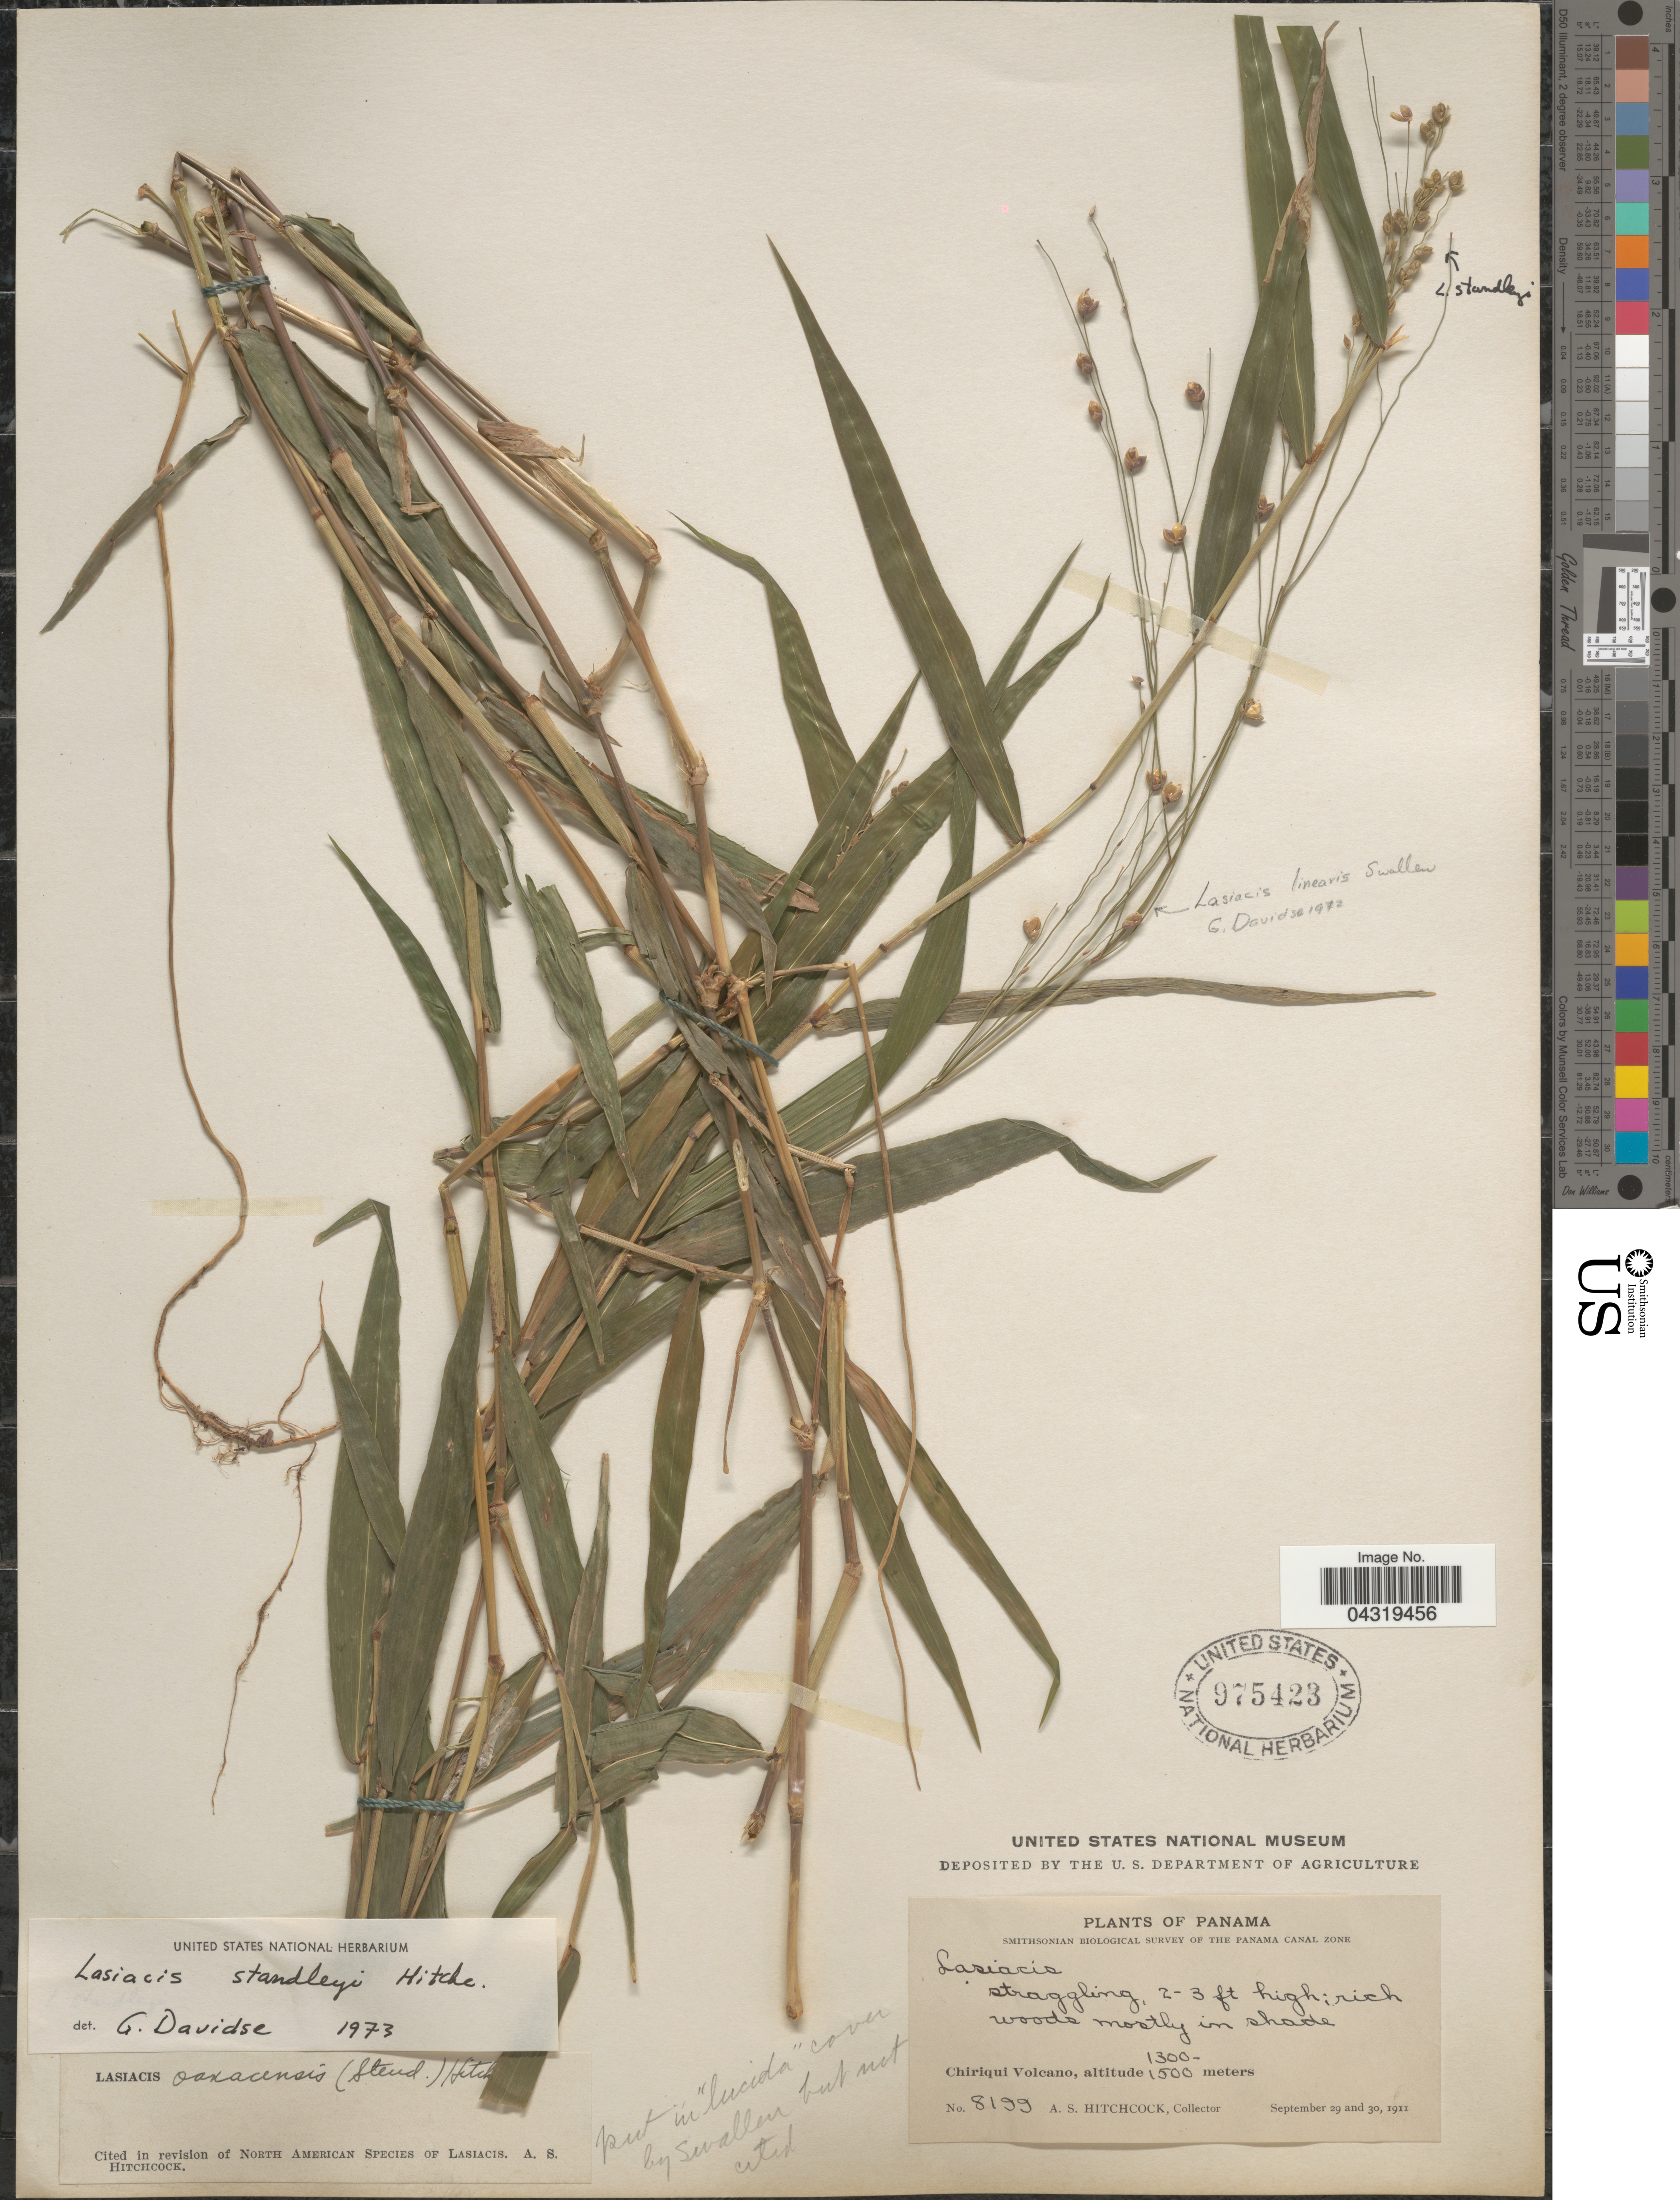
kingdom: Plantae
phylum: Tracheophyta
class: Liliopsida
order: Poales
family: Poaceae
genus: Lasiacis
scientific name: Lasiacis standleyi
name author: Hitchc.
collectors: A. S. Hitchcock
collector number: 8199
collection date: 1911-09-29/1911-09-30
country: Panama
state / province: Chiriqui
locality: Smithsonian Biological Survey of the Panama Canal Zone. Chiriqui Volcano.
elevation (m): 1300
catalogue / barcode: US 975423